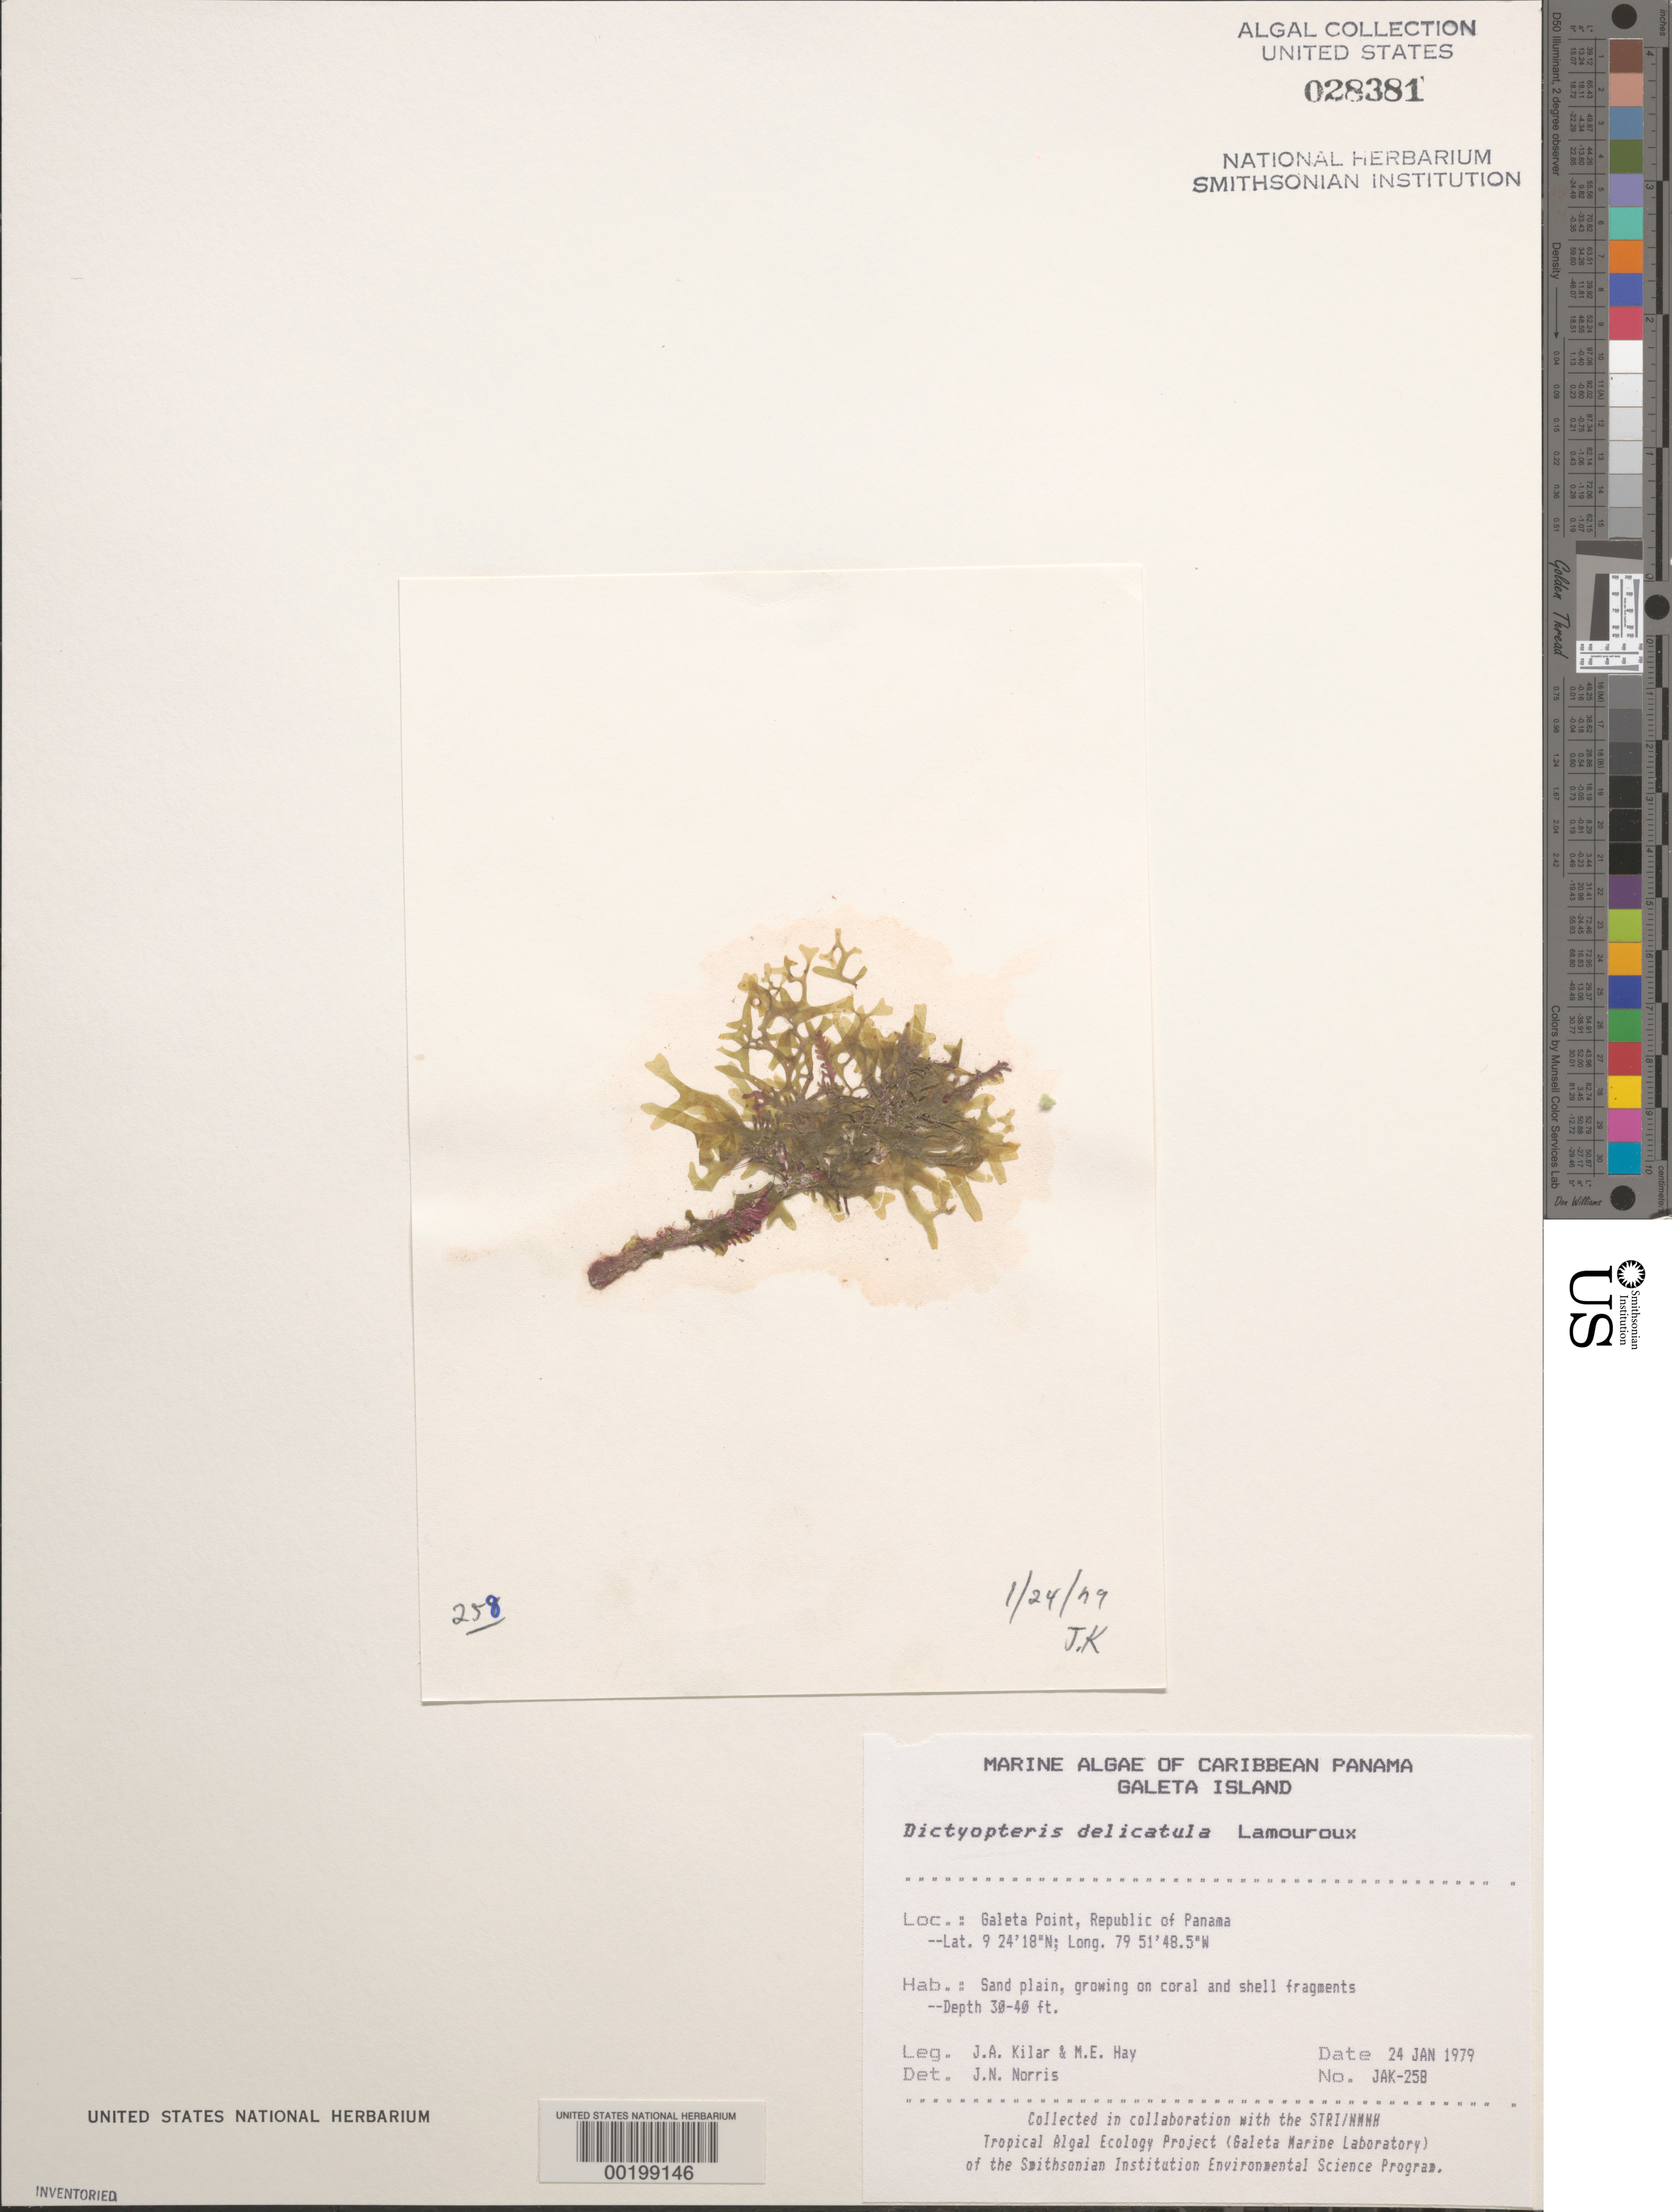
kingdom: Chromista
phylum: Ochrophyta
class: Phaeophyceae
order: Dictyotales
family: Dictyotaceae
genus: Dictyopteris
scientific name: Dictyopteris delicatula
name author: J.V.Lamouroux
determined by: Norris, James N.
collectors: J. A. Kilar & M. E. Hay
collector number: JAK-258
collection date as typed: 24 Jan 1979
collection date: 1979-01-24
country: Panama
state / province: Colón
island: Galeta Island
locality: Galeta Point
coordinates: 9 24' 18" N, 79 51' 48.5" W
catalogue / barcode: US 28381